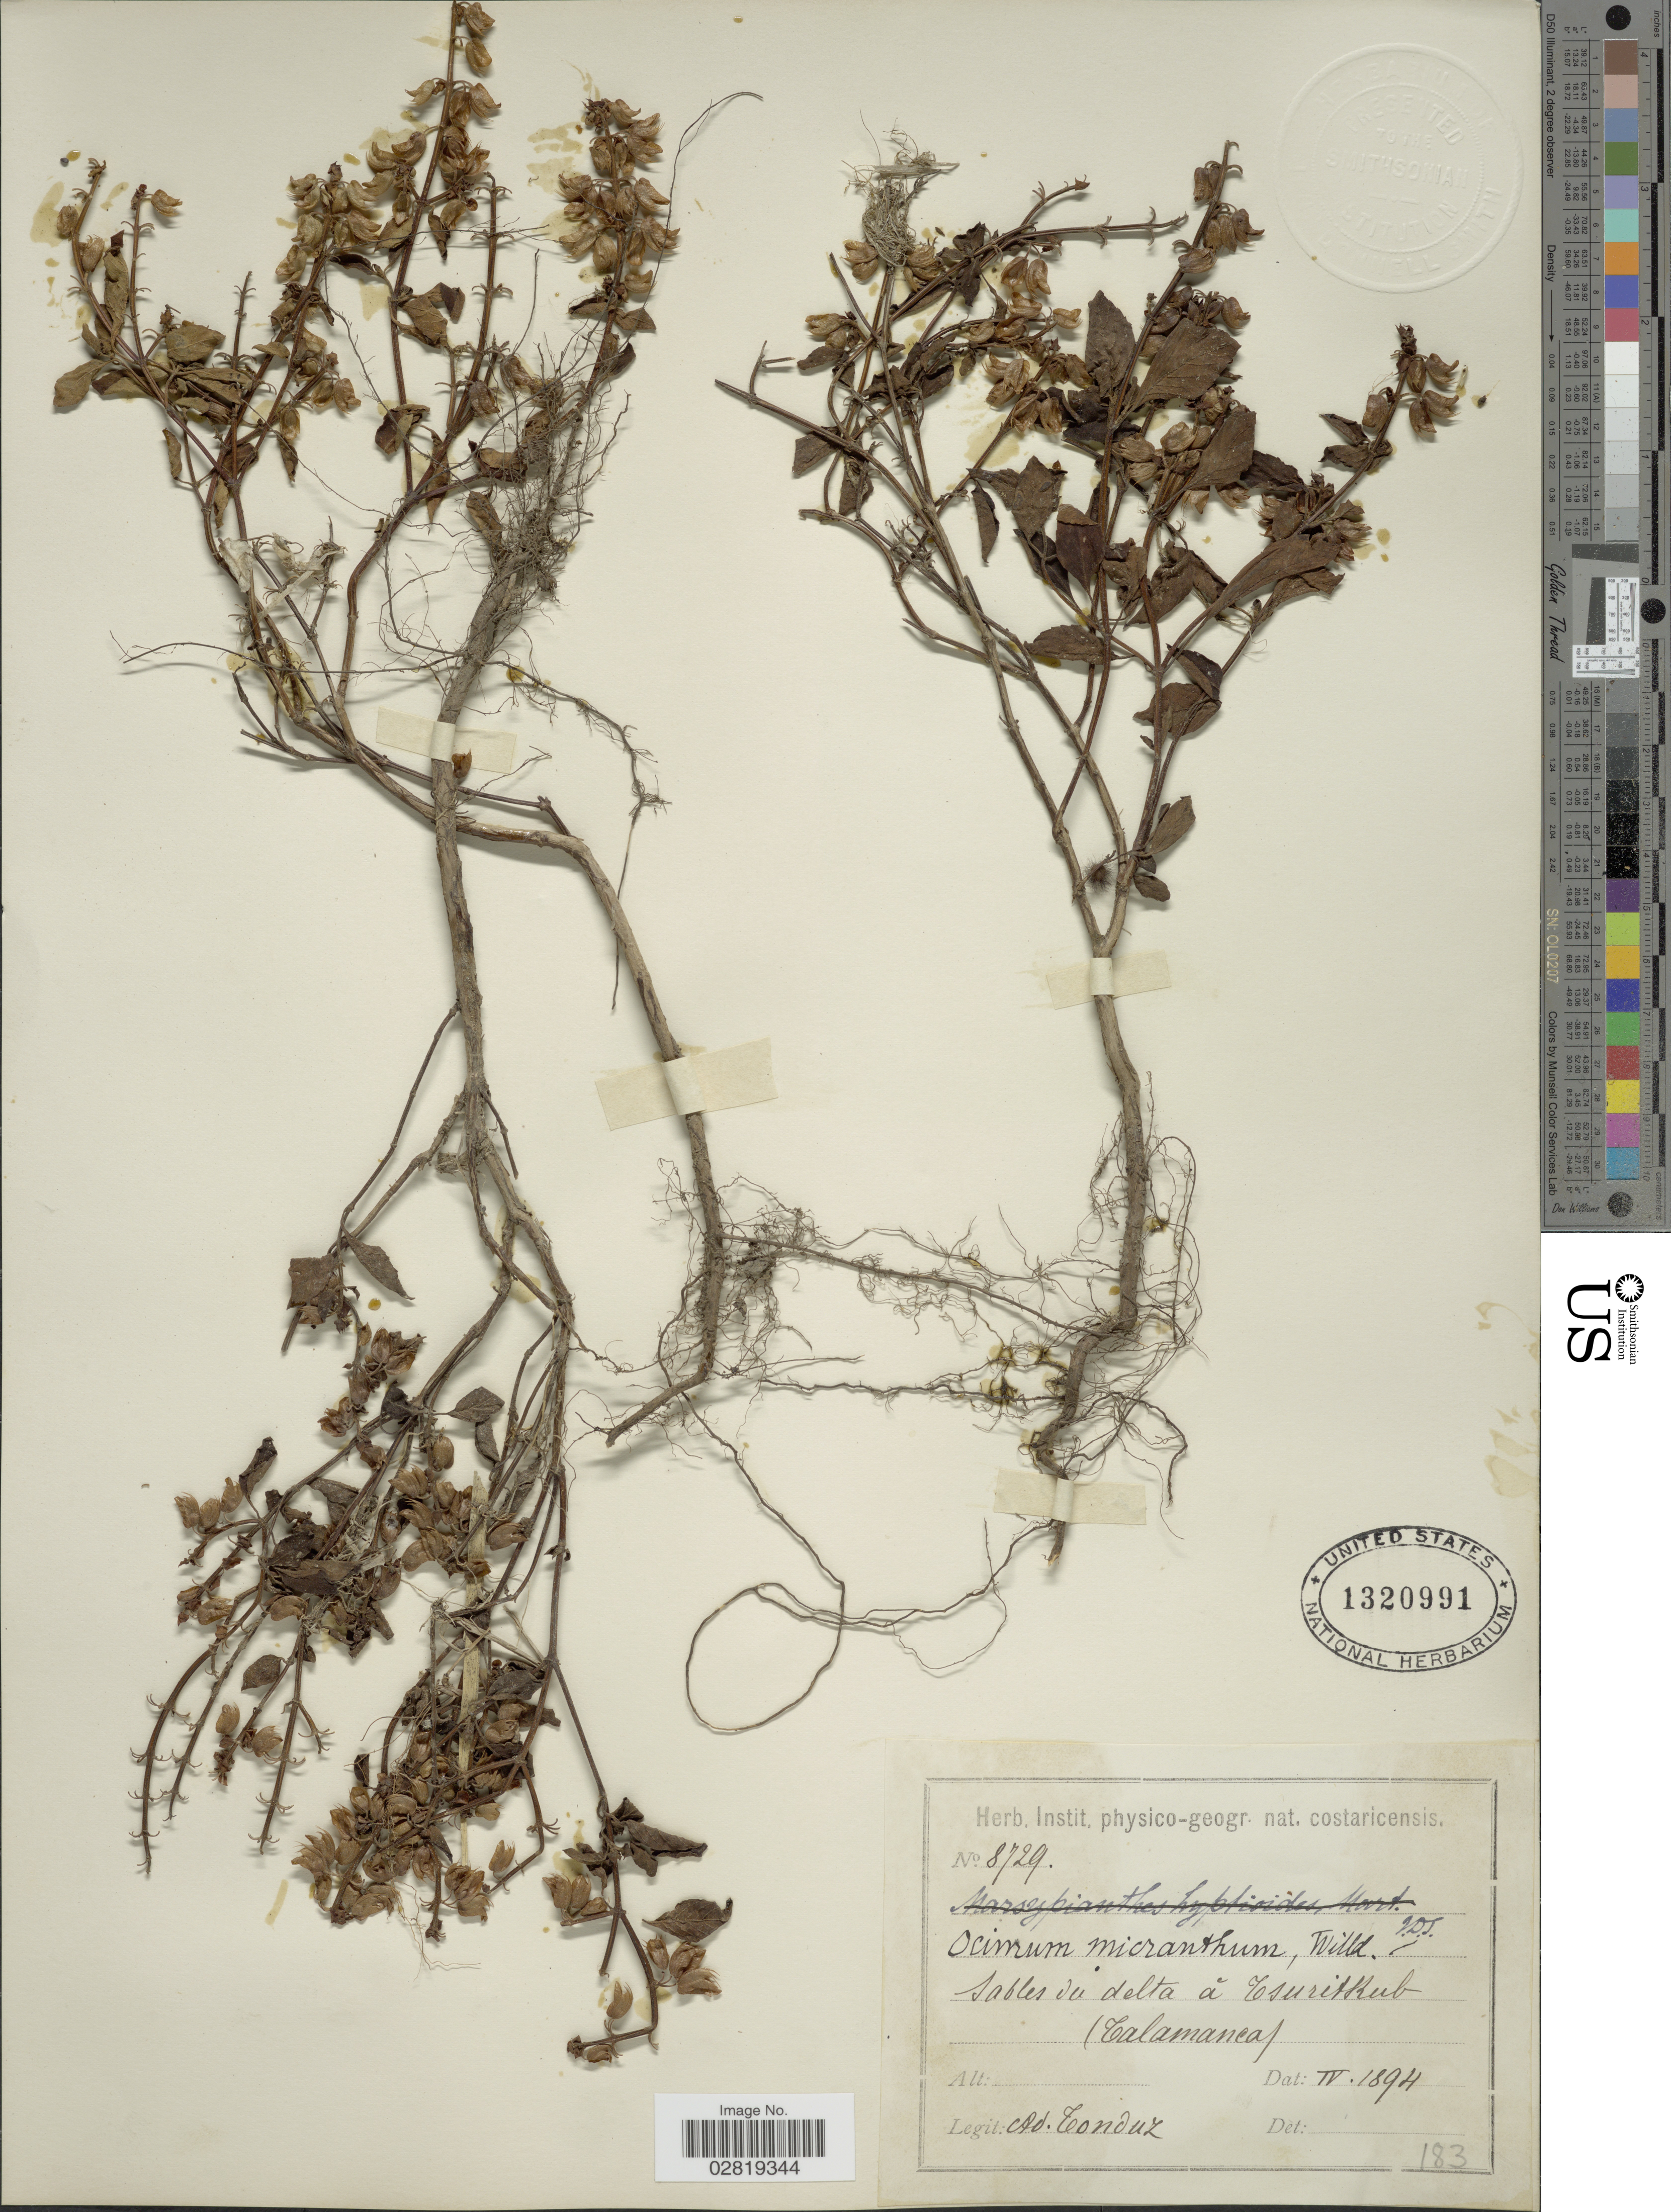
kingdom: Plantae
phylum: Tracheophyta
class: Magnoliopsida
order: Lamiales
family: Lamiaceae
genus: Ocimum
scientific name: Ocimum campechianum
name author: Mill.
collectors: A. Tonduz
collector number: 8729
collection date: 1894-04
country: Costa Rica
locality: Sables du delta á Tsuritkub (Talamanca).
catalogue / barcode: US 1320991